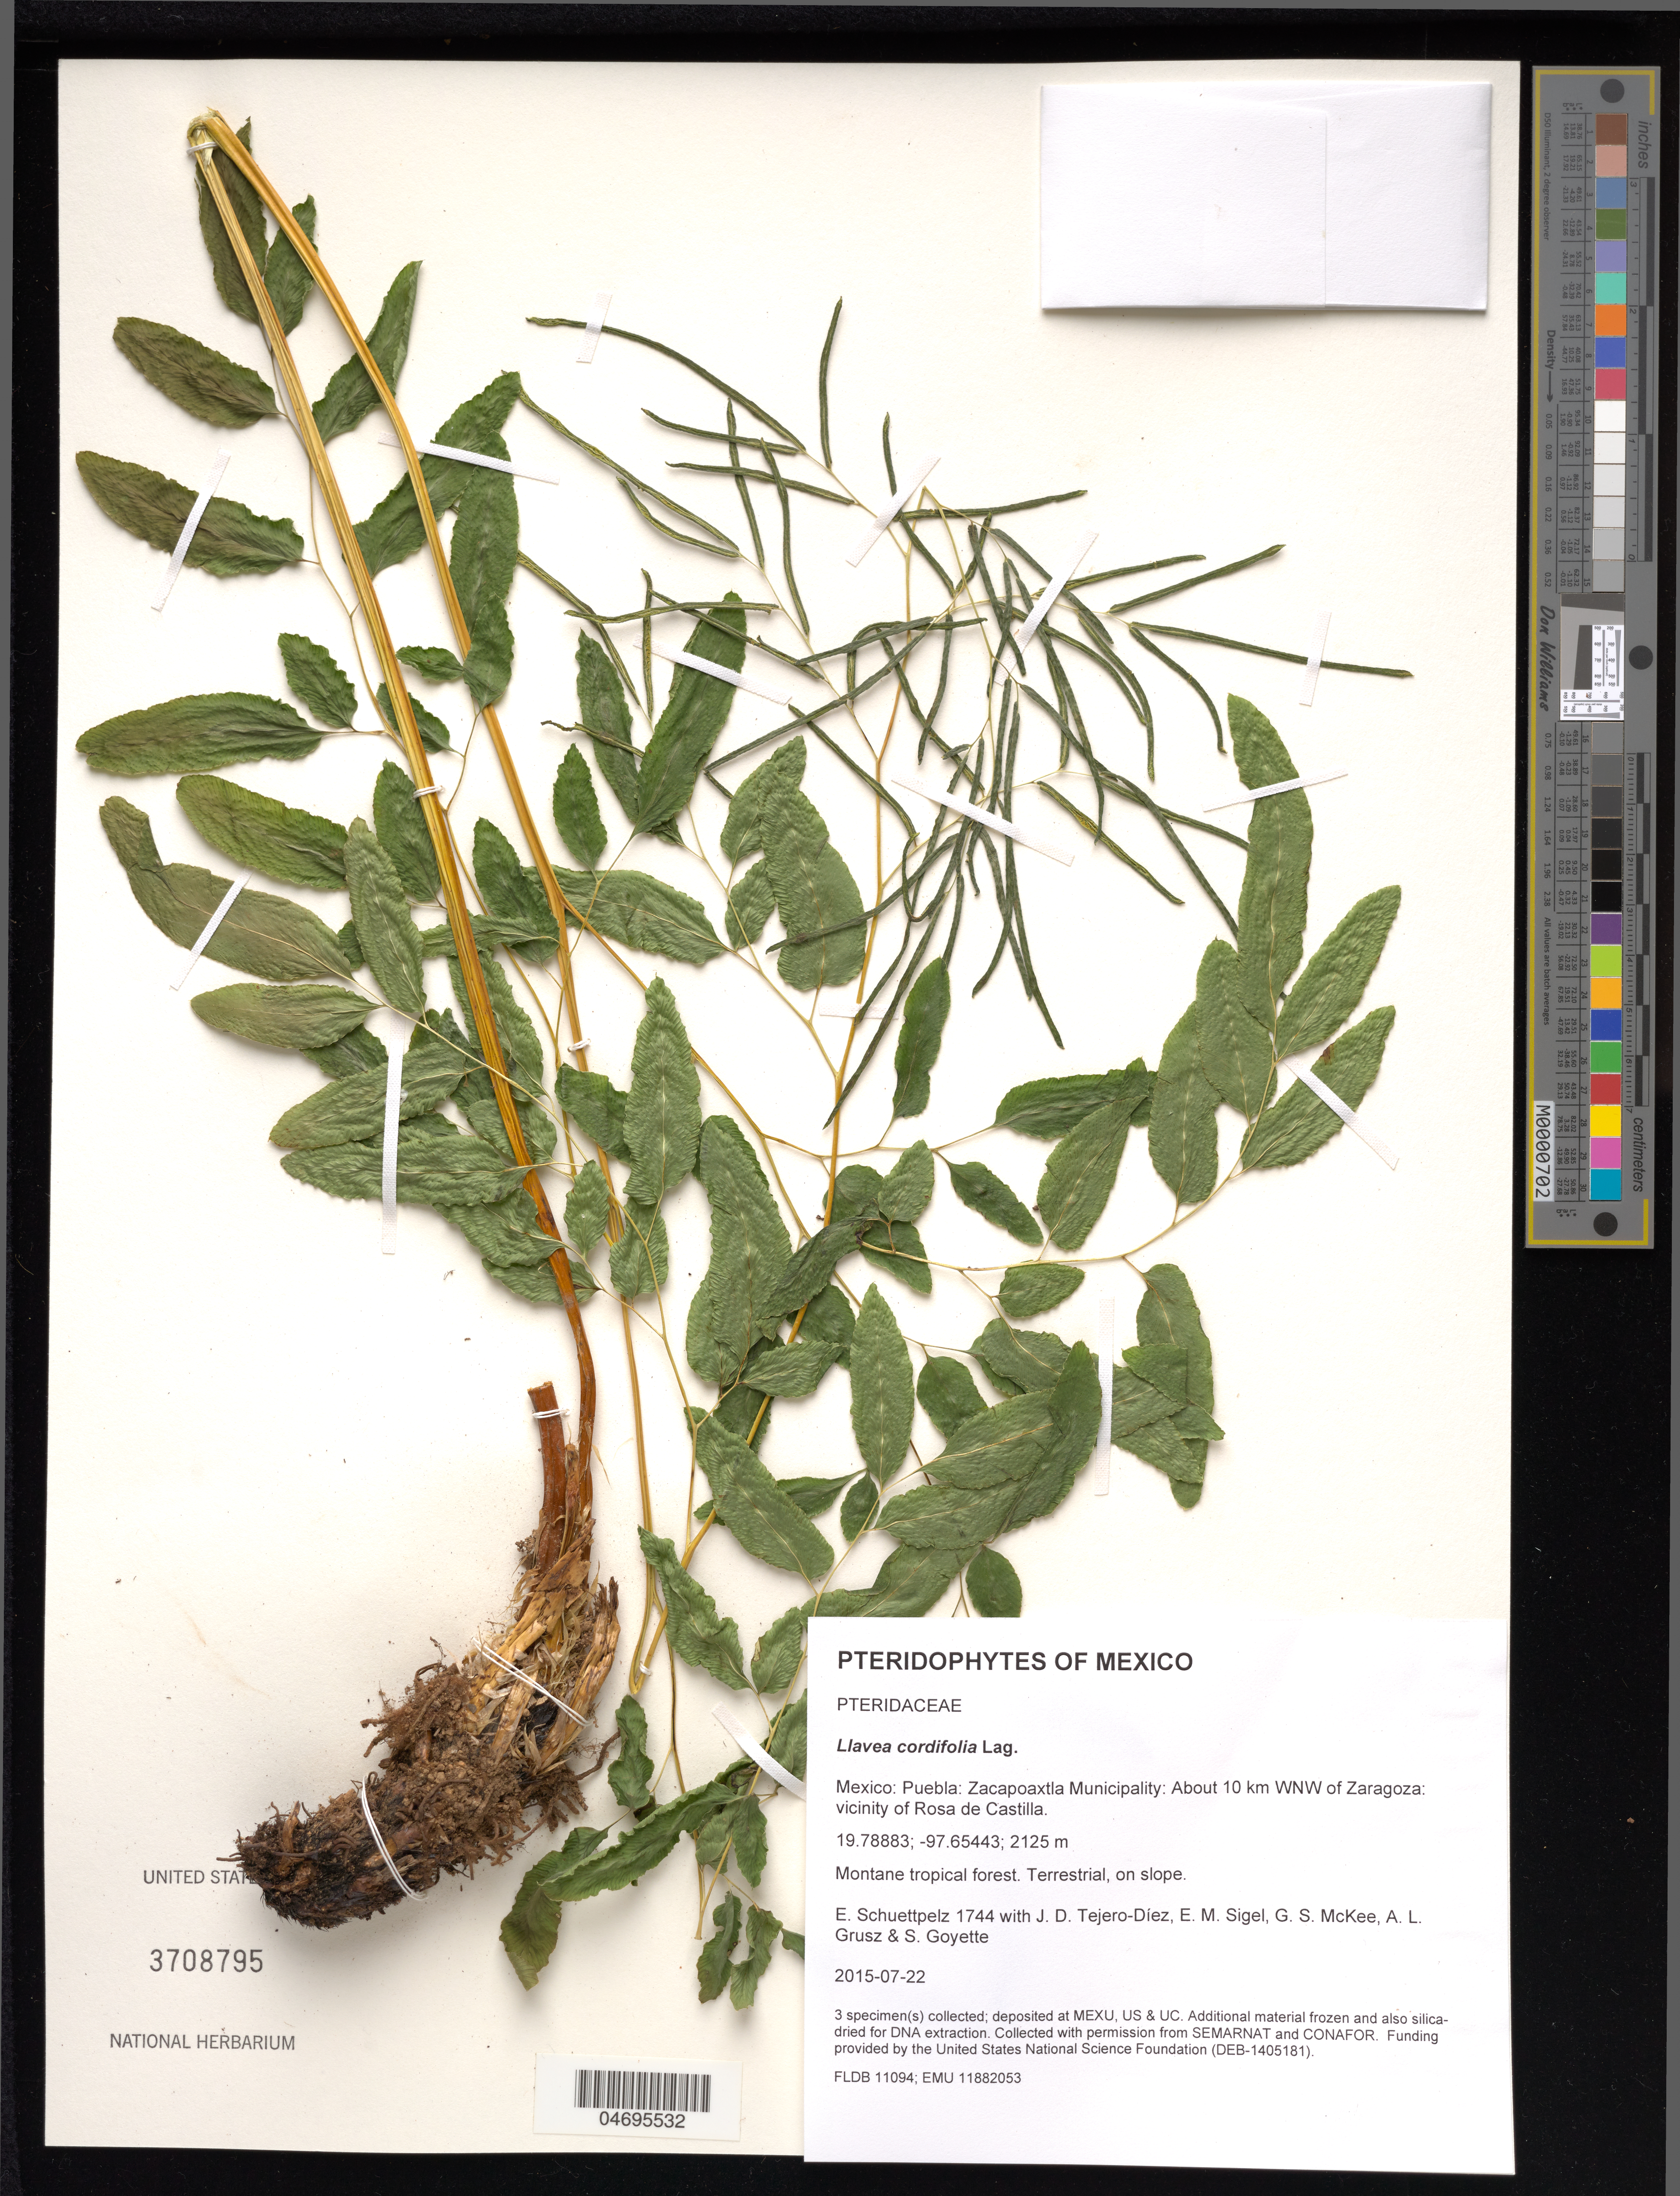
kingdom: Plantae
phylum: Tracheophyta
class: Polypodiopsida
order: Polypodiales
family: Pteridaceae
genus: Llavea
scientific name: Llavea cordifolia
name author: Lag.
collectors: E. Schuettpelz, D. Tejero-Díez, E. M. Sigel, G. S. McKee & A. Grusz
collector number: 1744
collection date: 2015-07-22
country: Mexico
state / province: Puebla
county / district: Zacapoaxtla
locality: About 10 km WNW of Zaragoza: vicinity of Rosa de Castilla.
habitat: Montane tropical forest.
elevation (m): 2125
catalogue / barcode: US 3708795